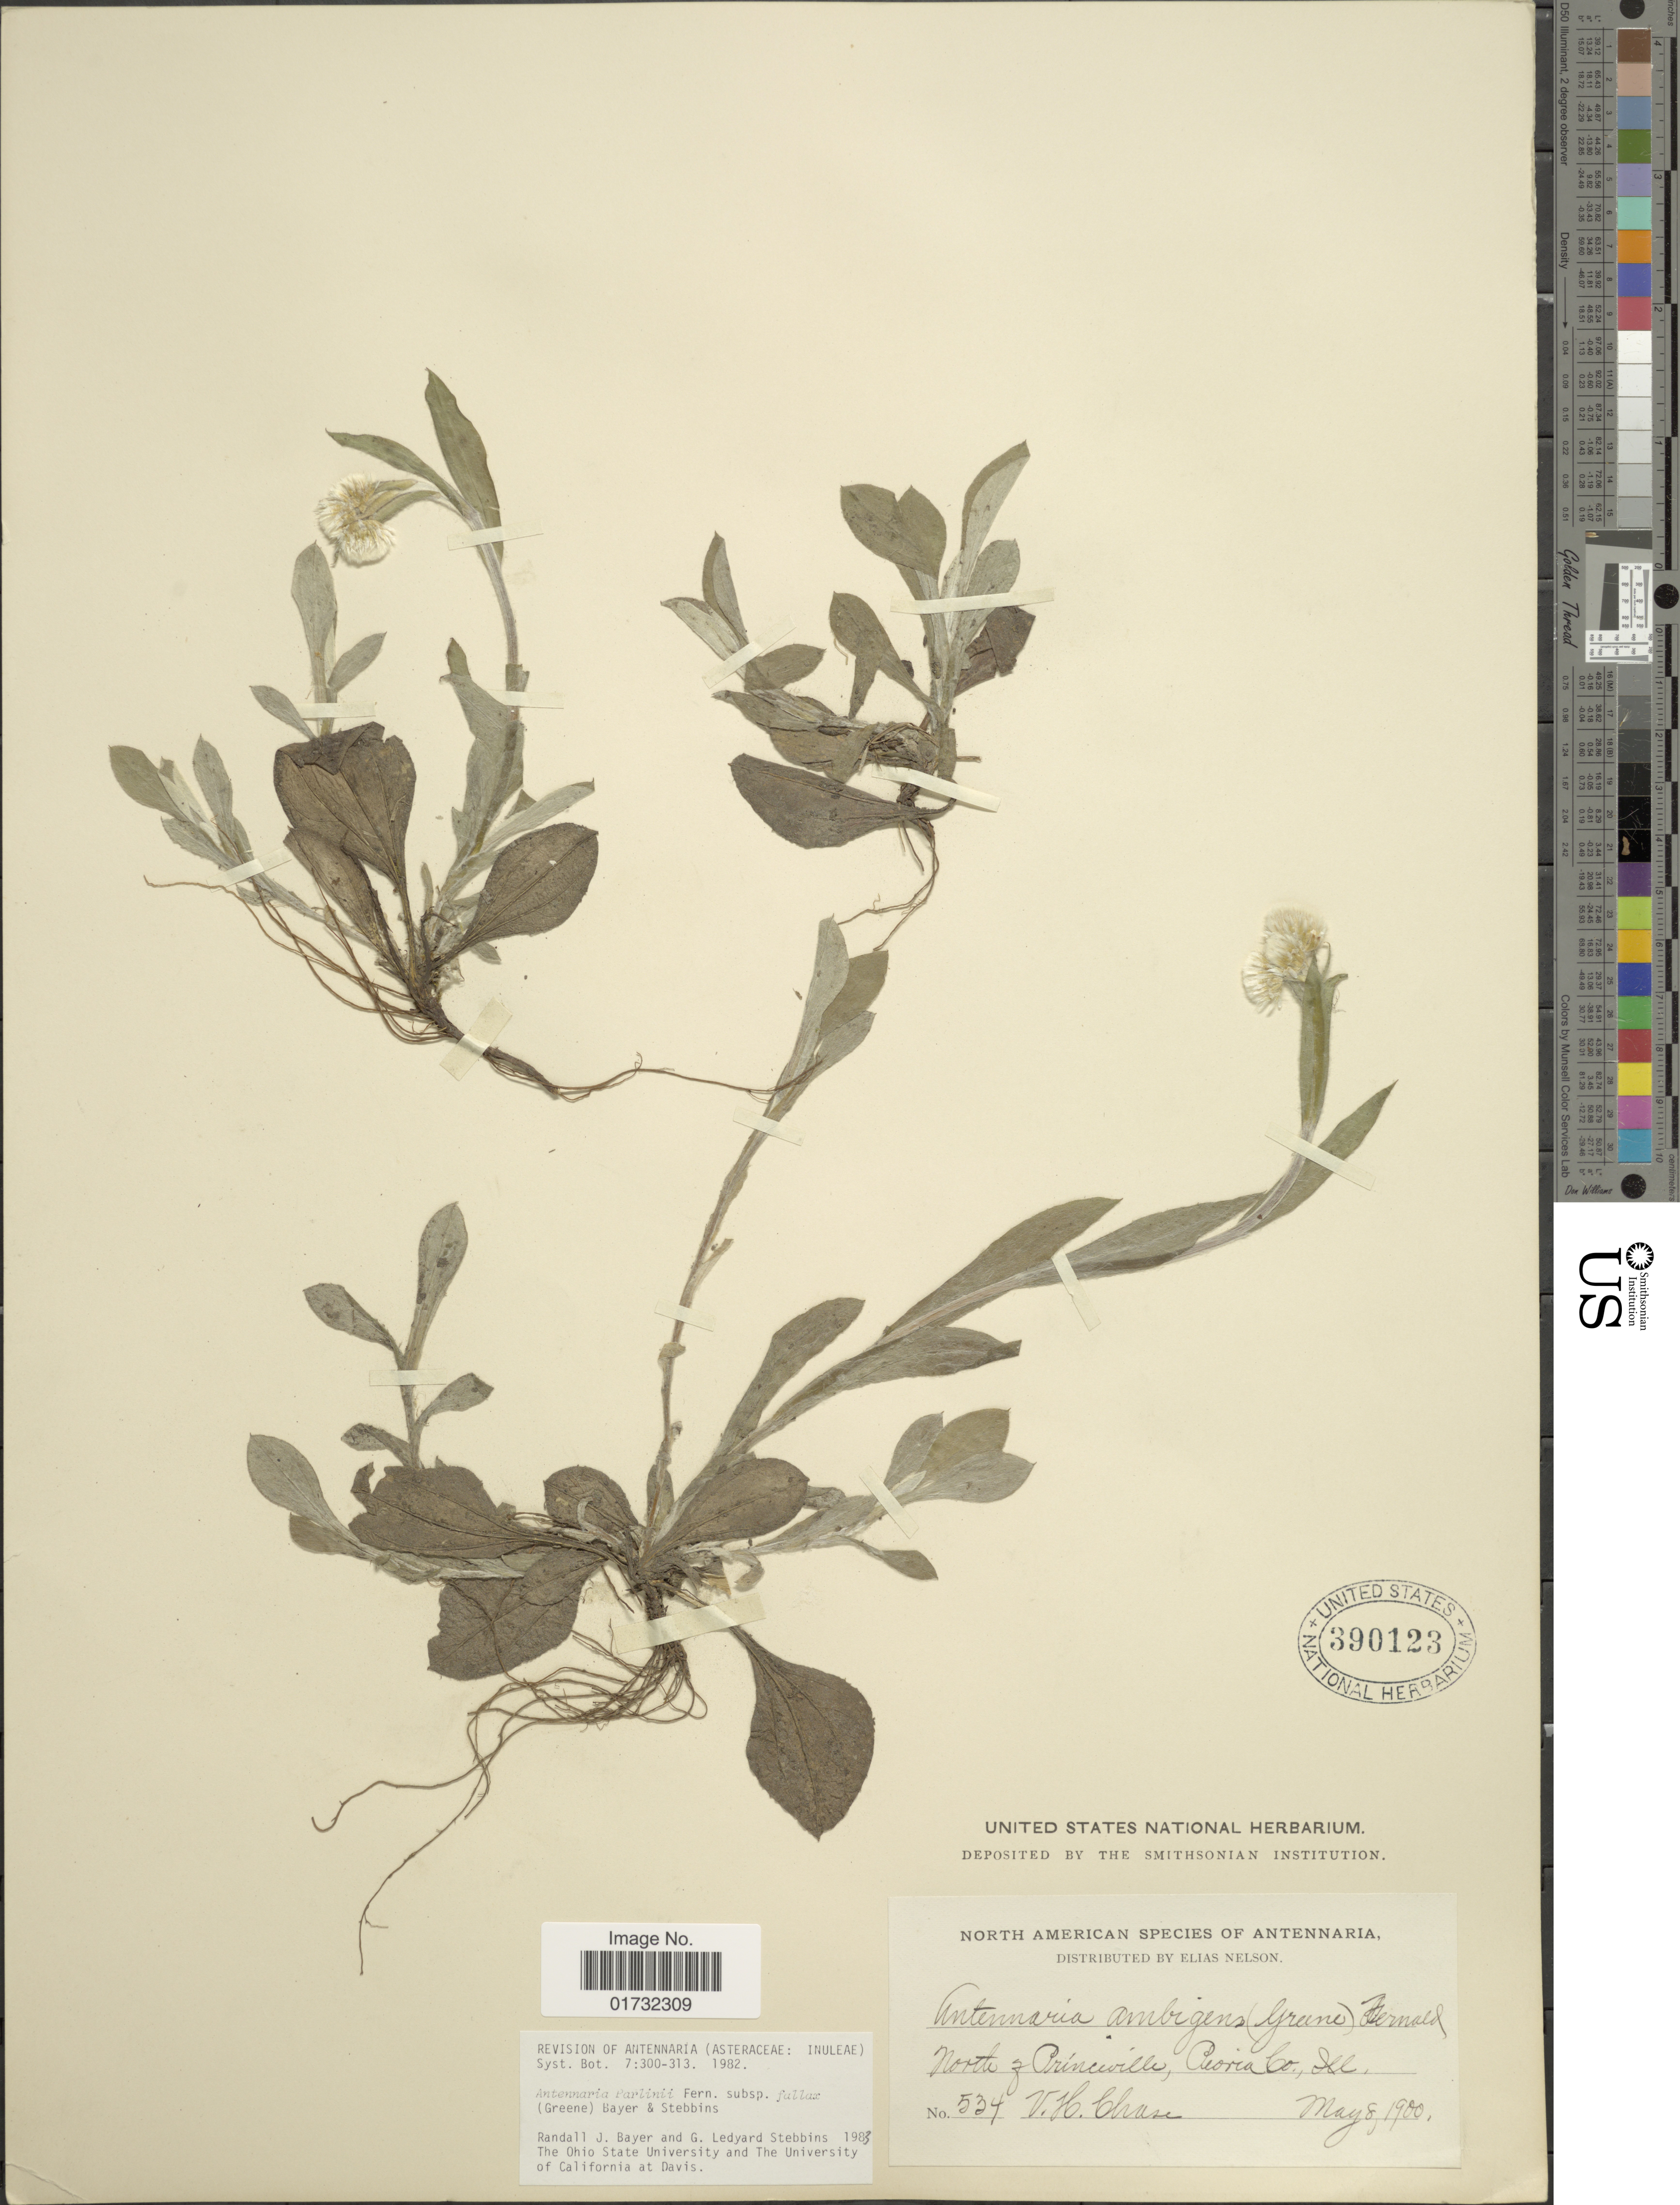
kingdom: Plantae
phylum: Tracheophyta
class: Magnoliopsida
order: Asterales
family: Asteraceae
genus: Antennaria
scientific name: Antennaria parlinii subsp. fallax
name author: (Greene) R.J. Bayer & Stebbins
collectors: V. H. Chase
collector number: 534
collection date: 1900-05-08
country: United States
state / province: Illinois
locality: North of Princeville, Peoria Co.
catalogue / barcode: US 390123